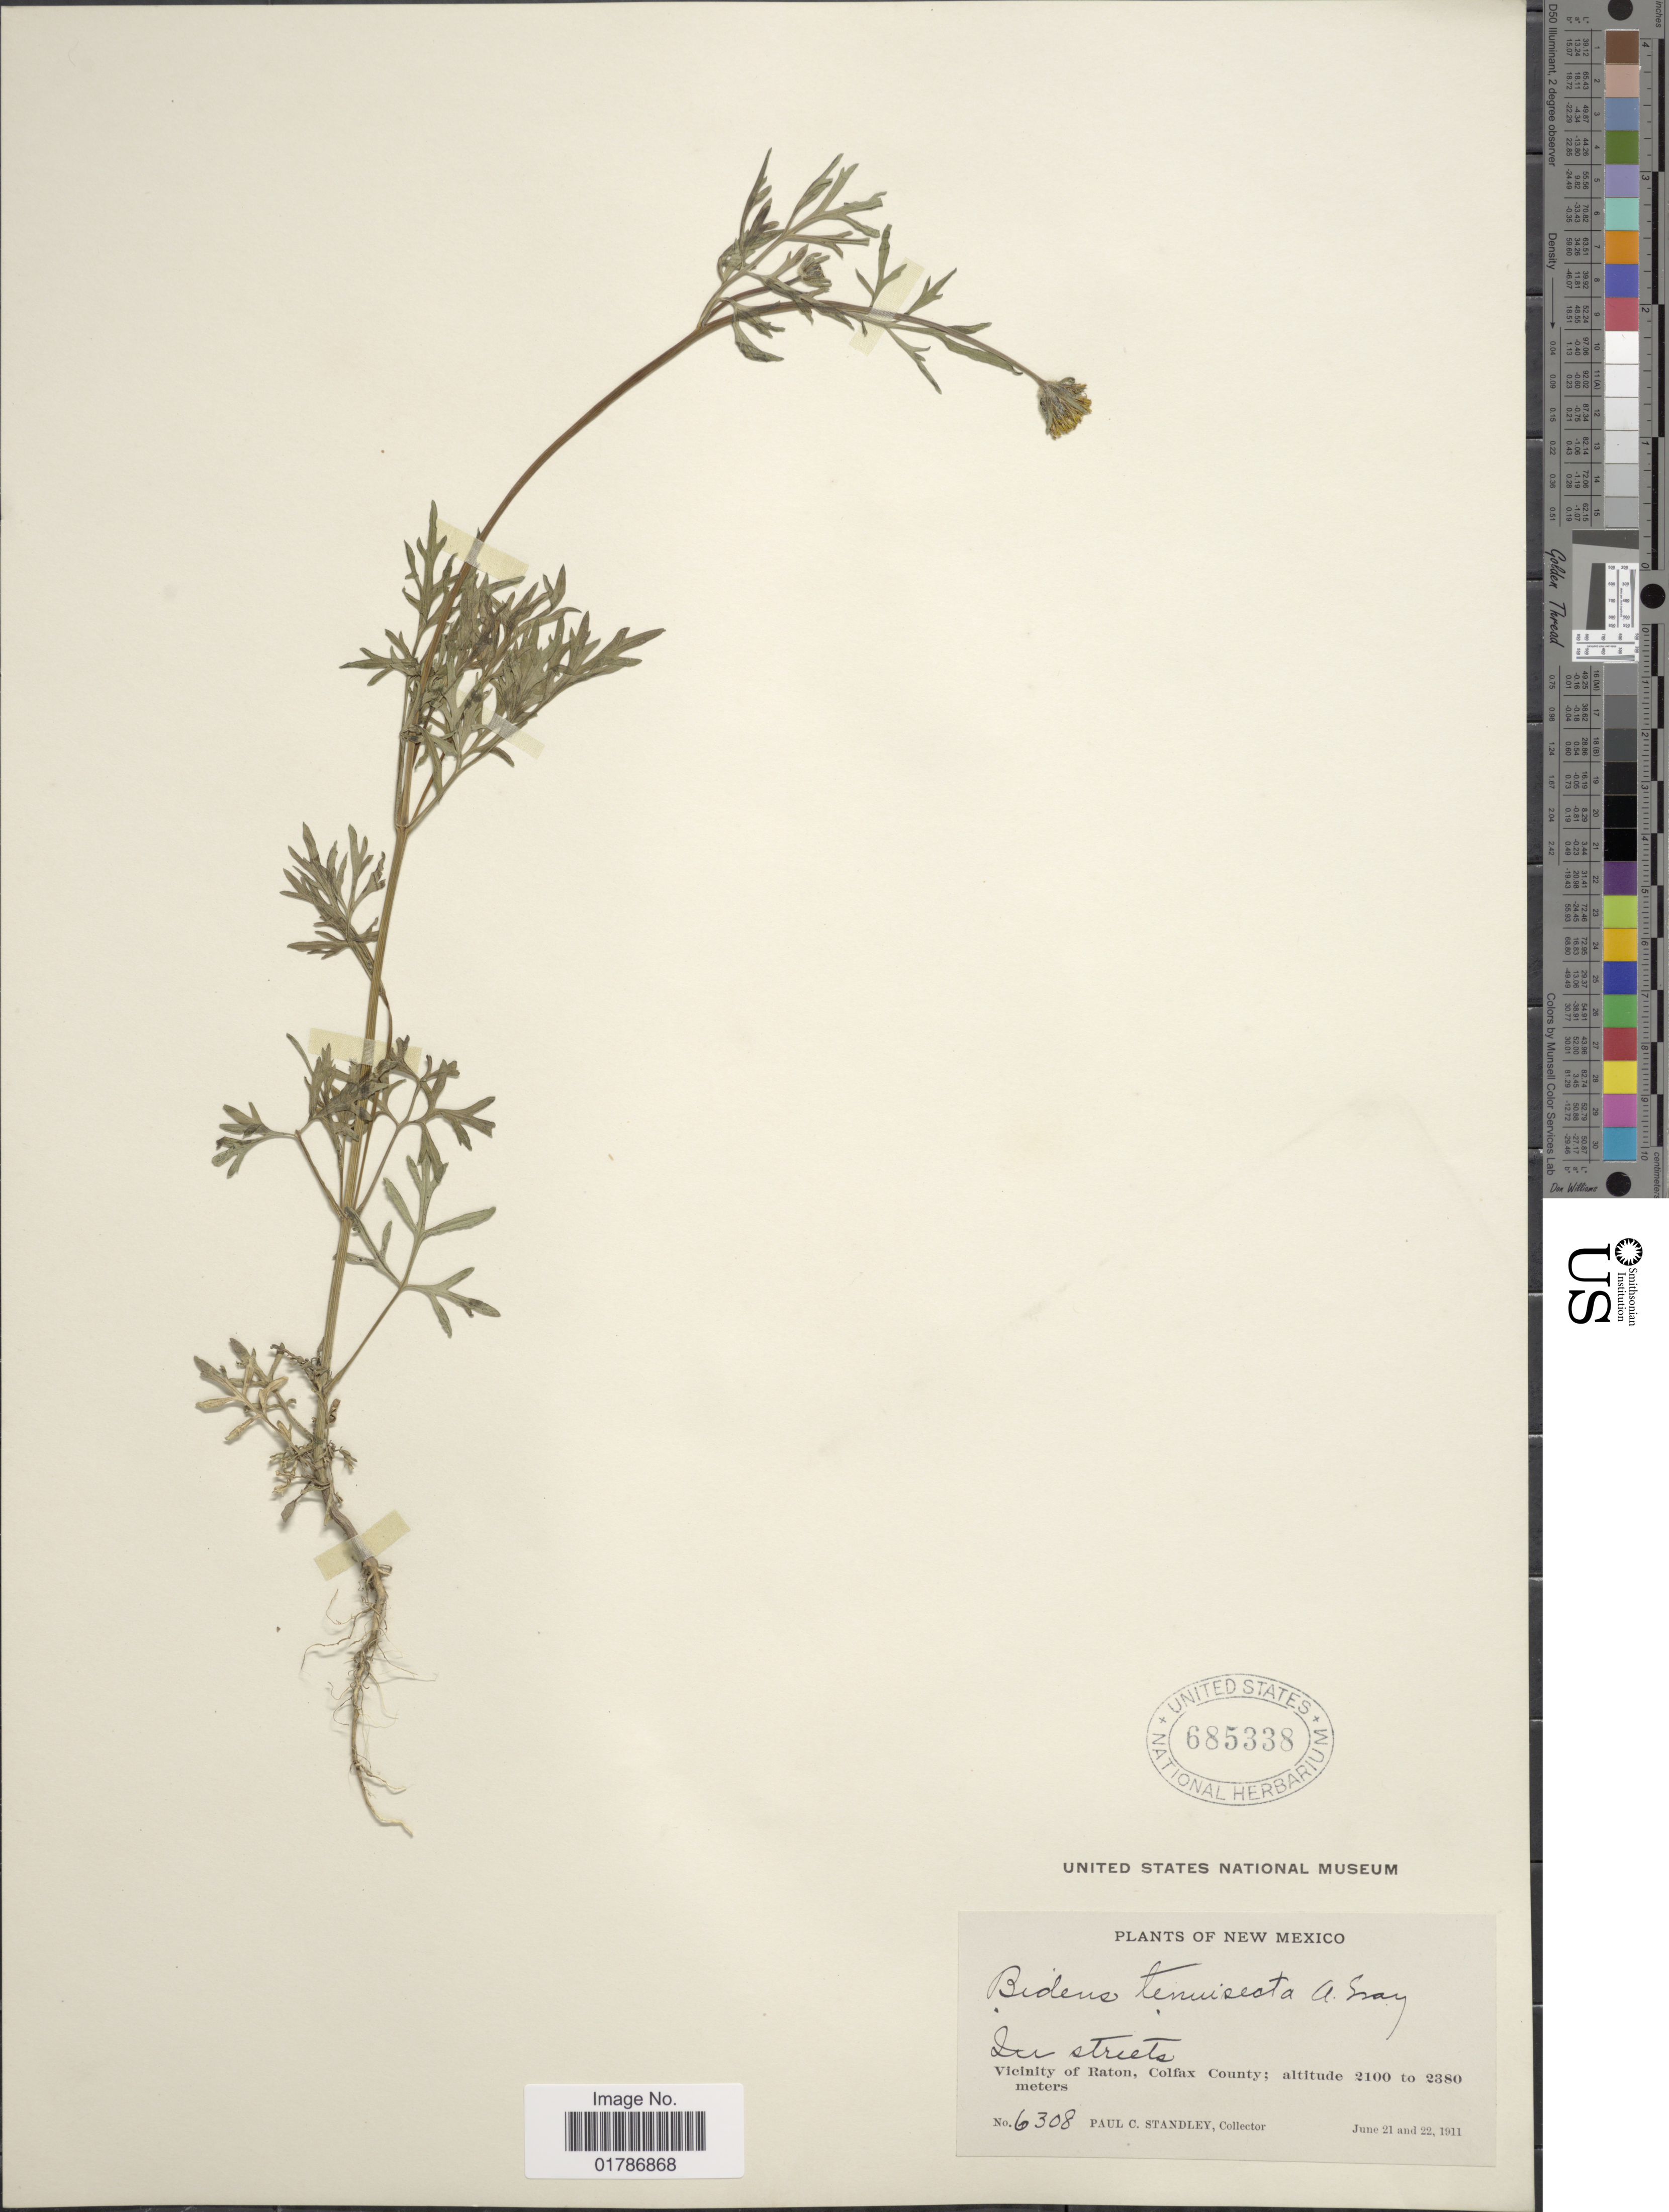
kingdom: Plantae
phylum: Tracheophyta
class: Magnoliopsida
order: Asterales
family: Asteraceae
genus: Bidens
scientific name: Bidens tenuisecta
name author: A. Gray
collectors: P. C. Standley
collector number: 6308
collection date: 1911-06-21/1911-06-22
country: United States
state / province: New Mexico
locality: In streets, Vicinity of Raton, Colfax County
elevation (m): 2100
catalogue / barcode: US 685338